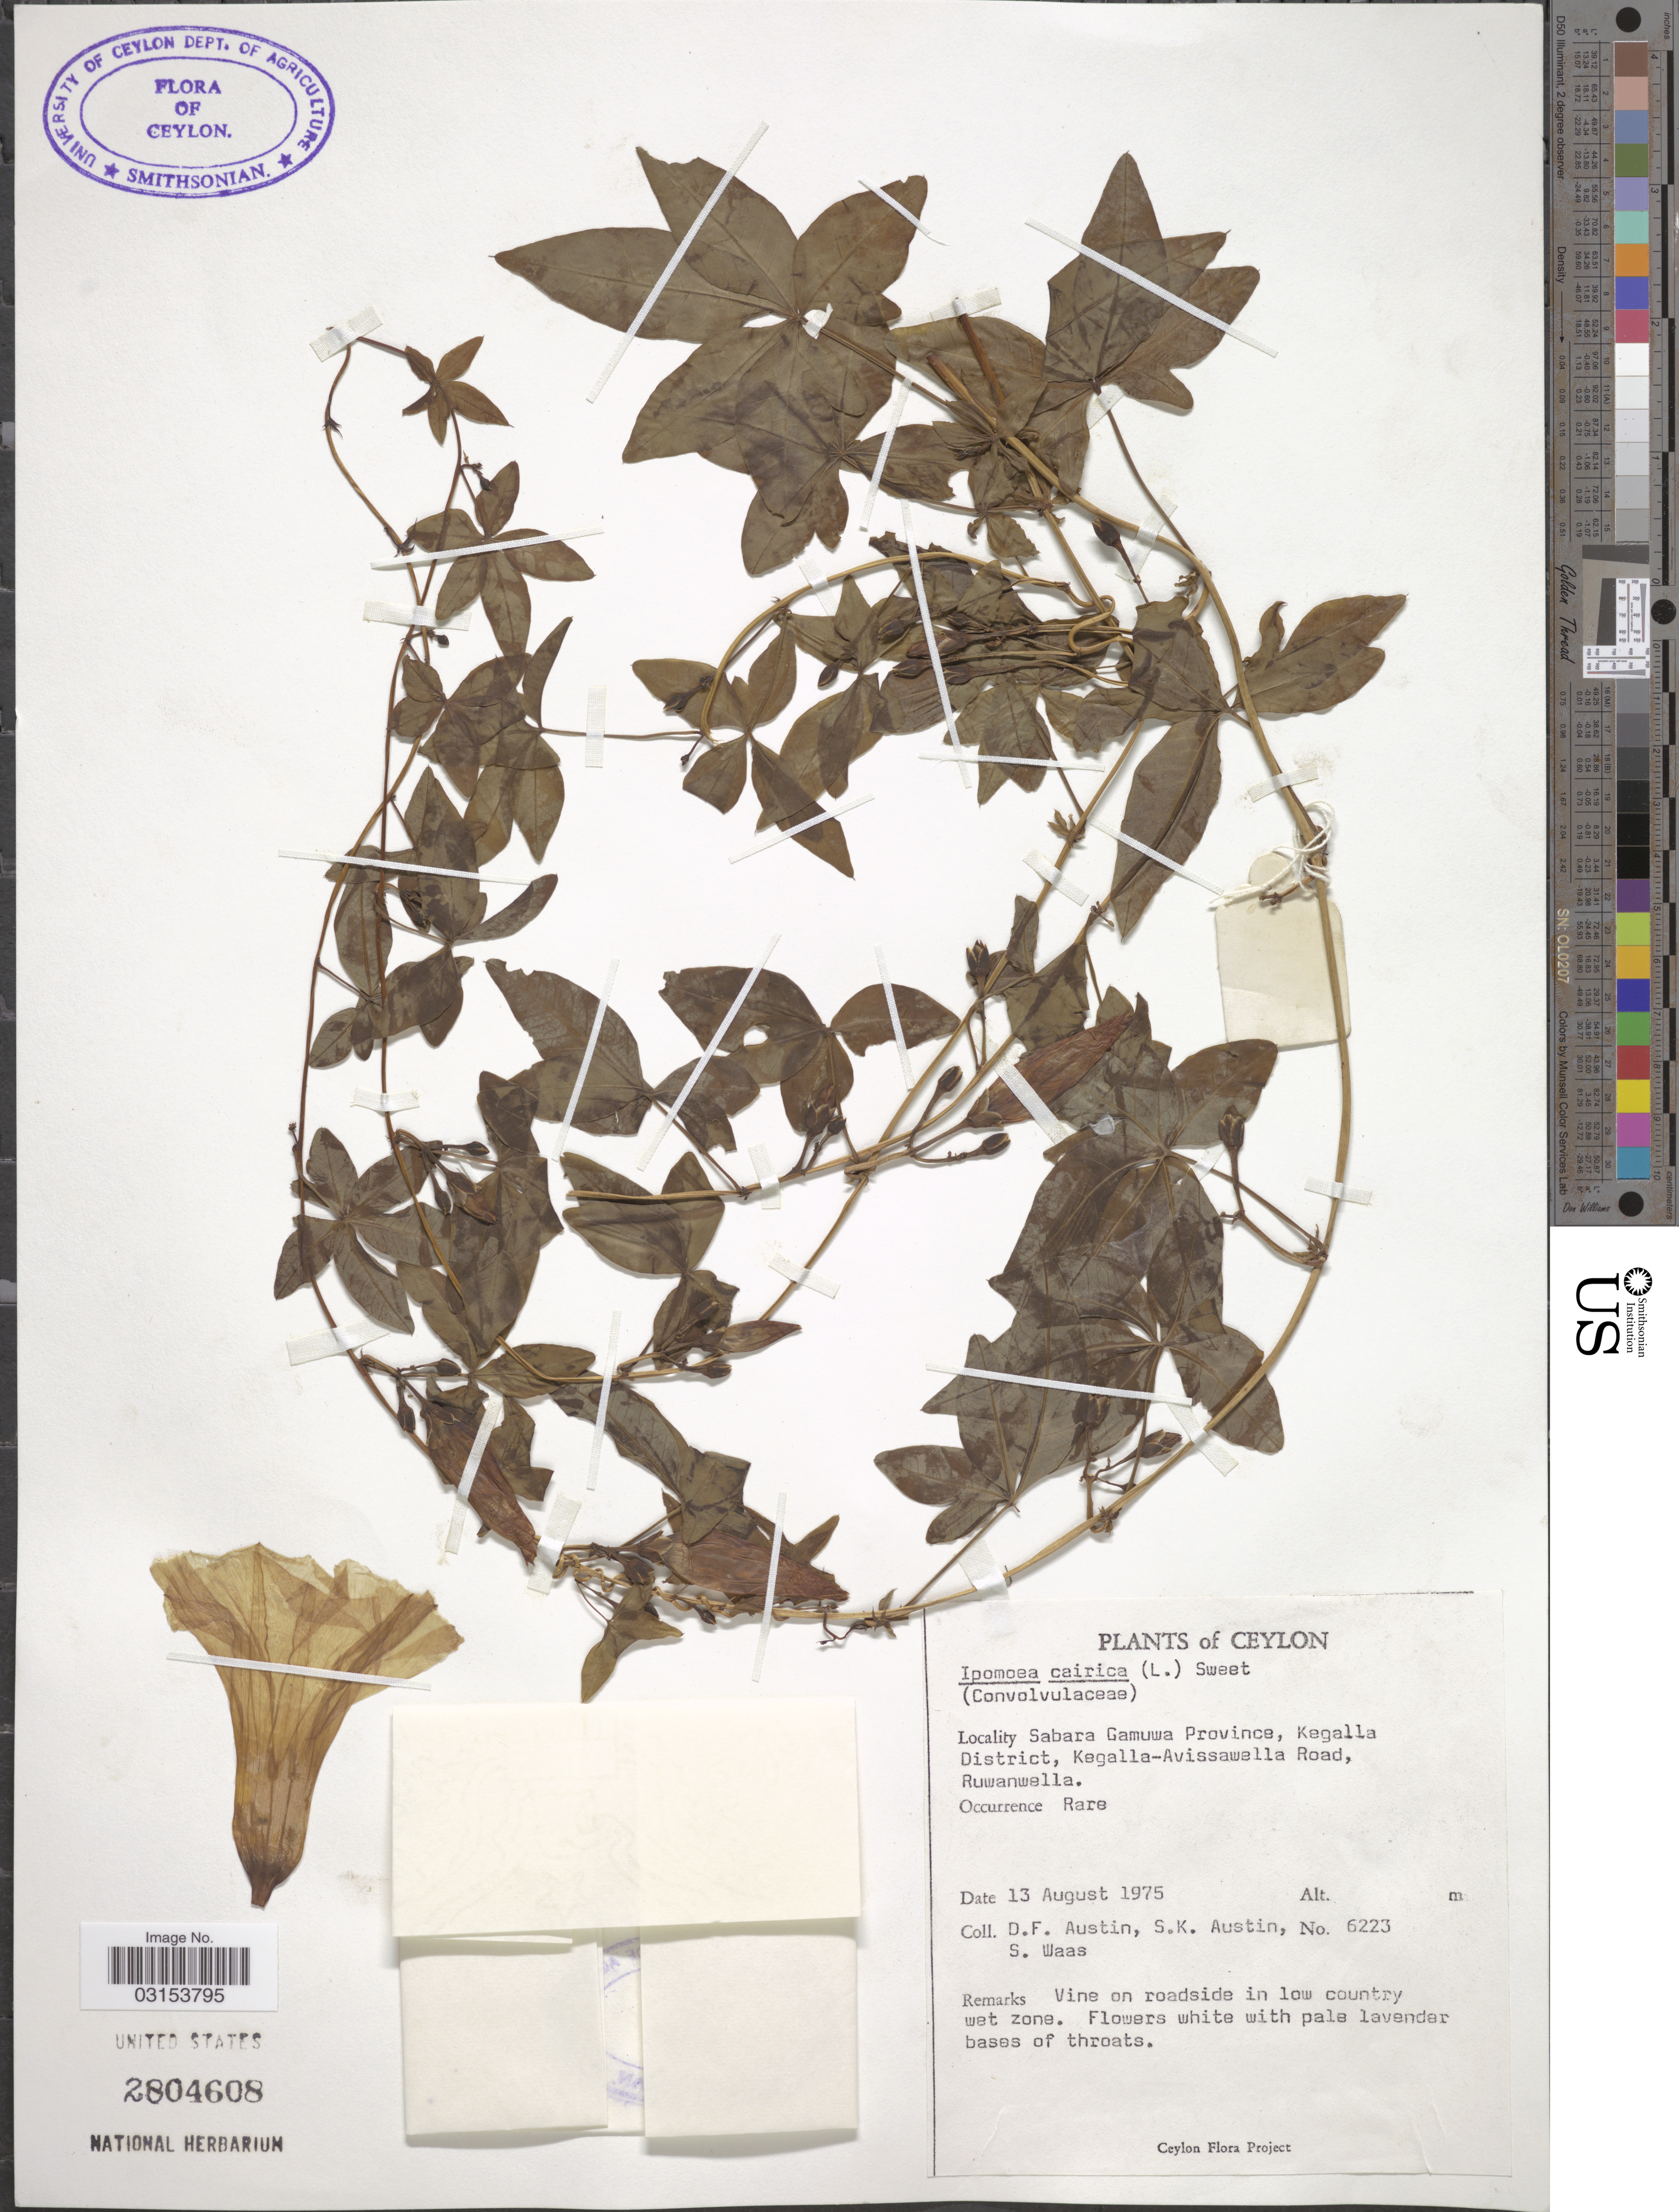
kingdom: Plantae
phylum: Tracheophyta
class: Magnoliopsida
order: Solanales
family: Convolvulaceae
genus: Ipomoea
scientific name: Ipomoea cairica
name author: (L.) Sweet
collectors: D. Austin, S. Austin & S. Waas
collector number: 6223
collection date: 1975-08-13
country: Sri Lanka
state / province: Sabaragamuwa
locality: Ceylon. Kegalla District, Kegalla-Avissawella Road, Ruwanwella.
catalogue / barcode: US 2804608